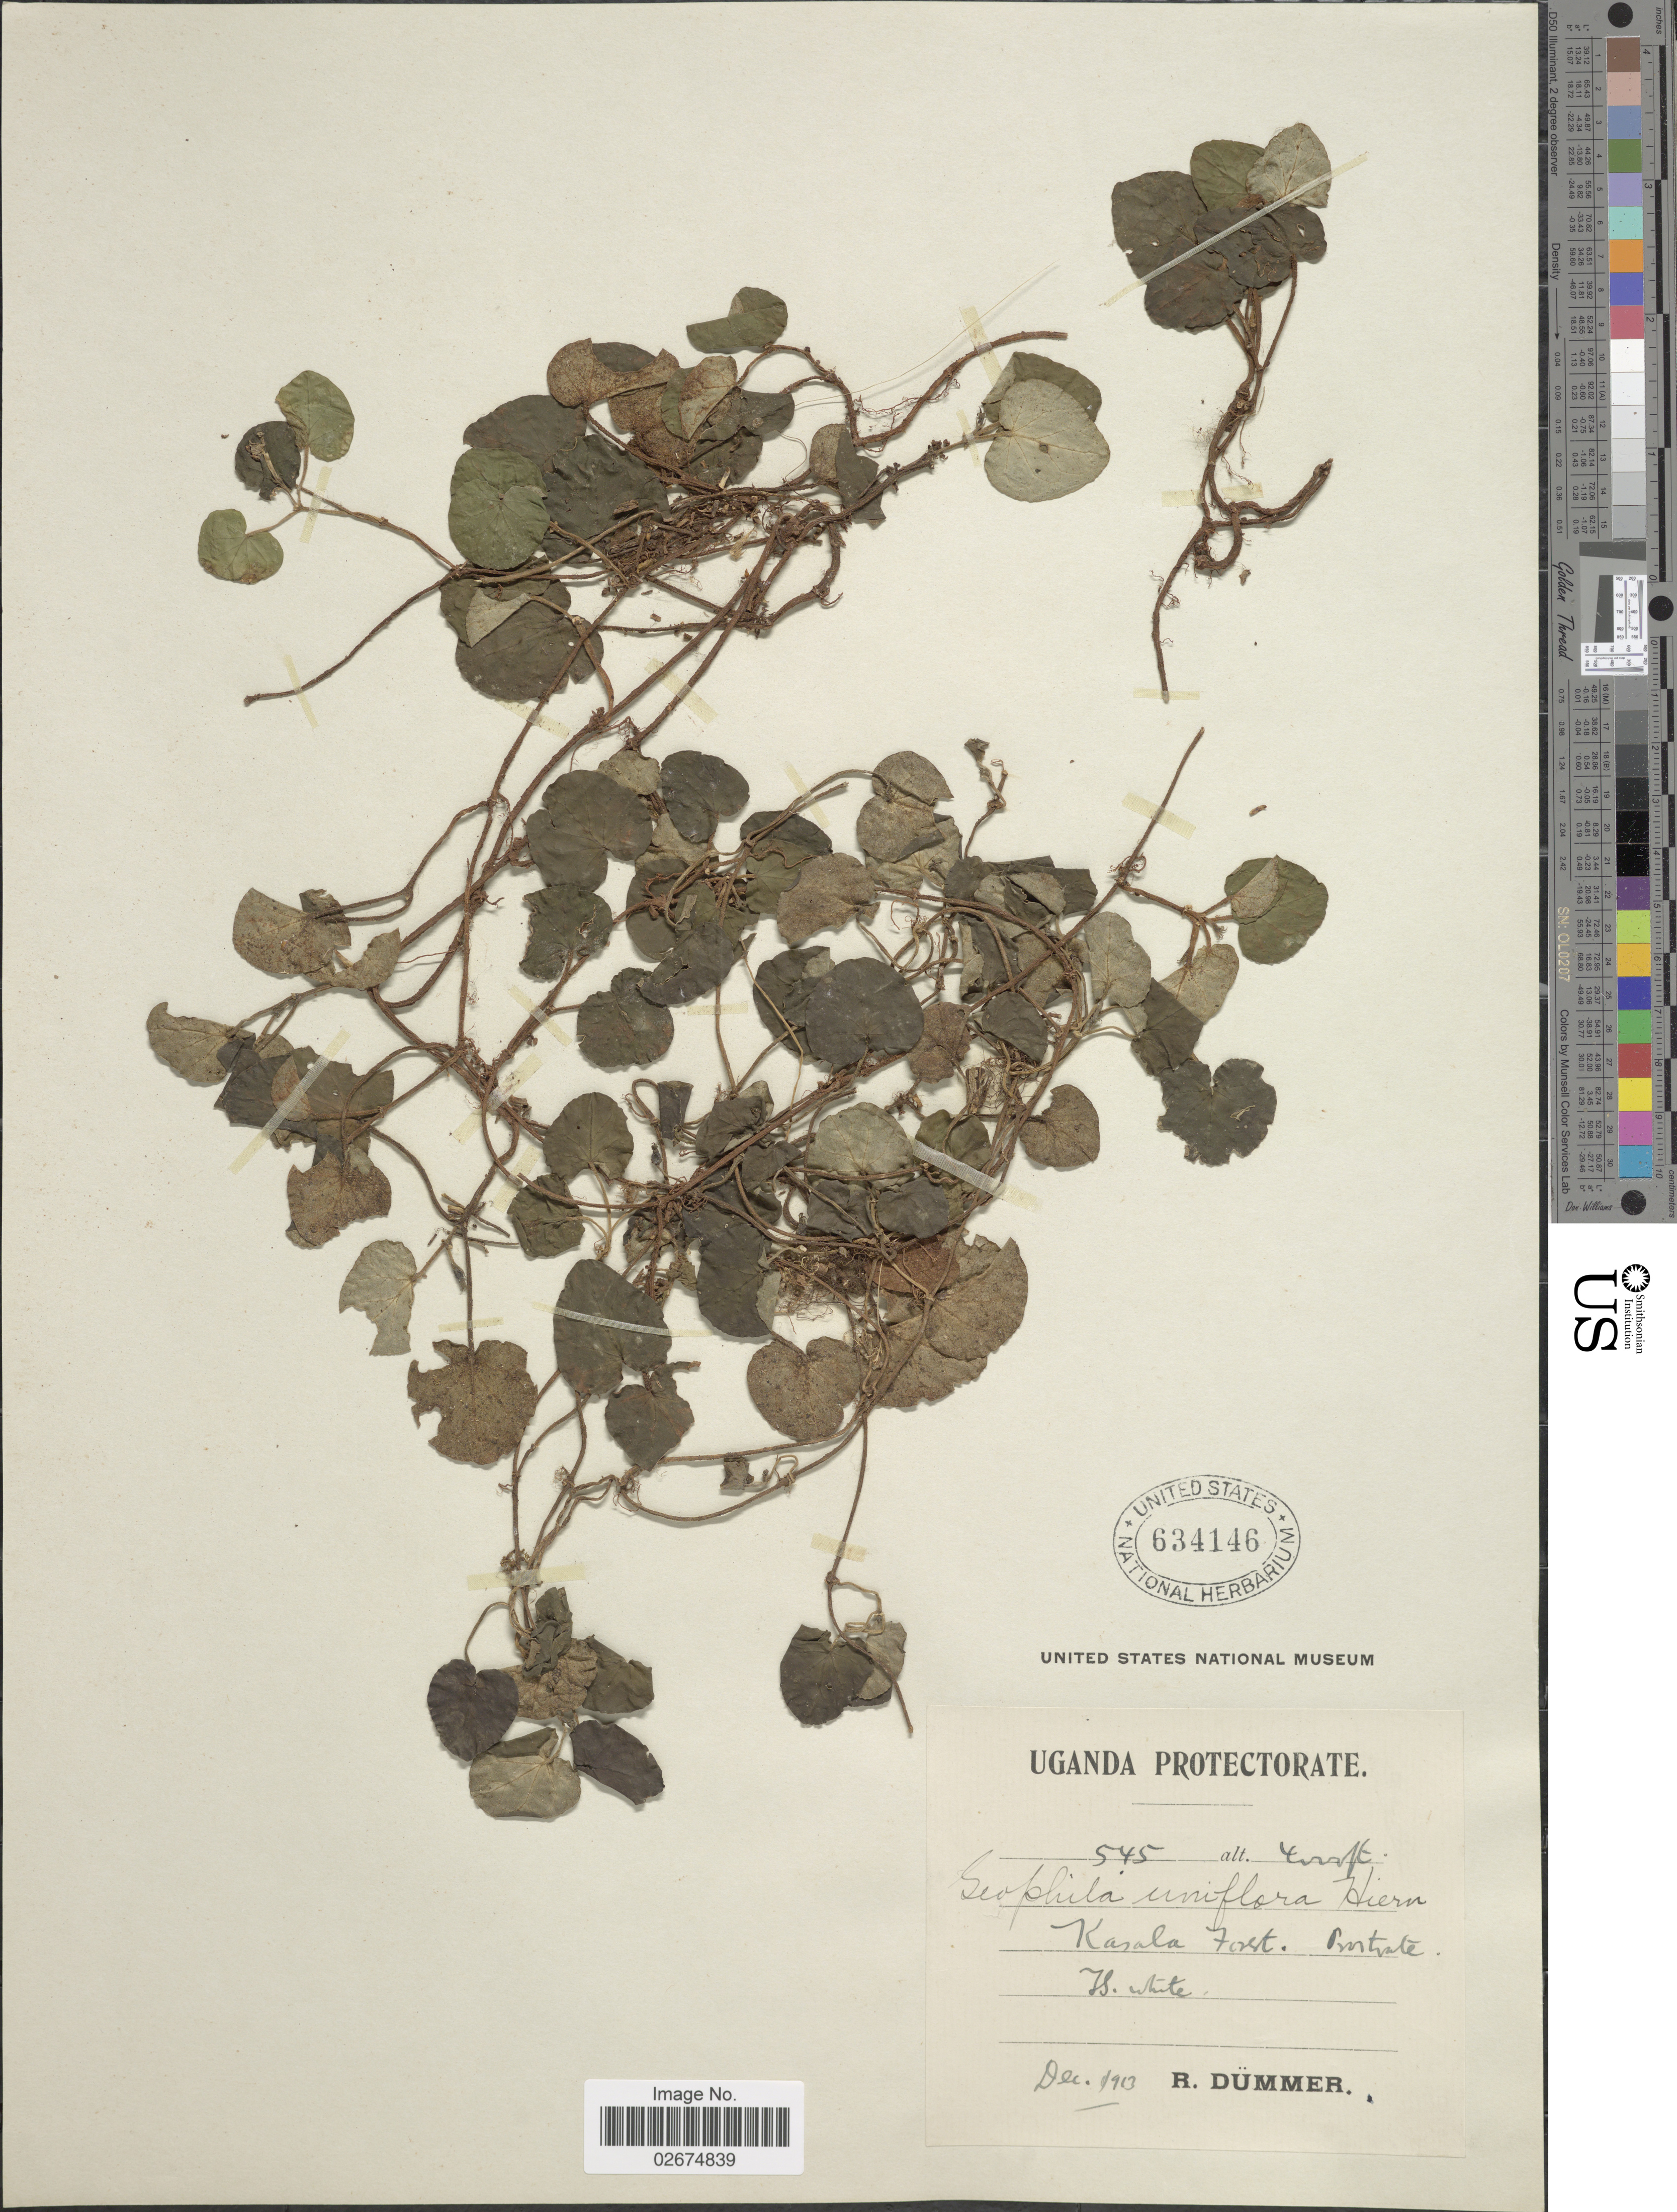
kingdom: Plantae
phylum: Tracheophyta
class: Magnoliopsida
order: Gentianales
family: Rubiaceae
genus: Geophila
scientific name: Geophila uniflora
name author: Hiern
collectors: R. A. Dümmer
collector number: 545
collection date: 1913-12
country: Uganda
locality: Uganda Protectorate. Kasala Forest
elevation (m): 1219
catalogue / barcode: US 634146